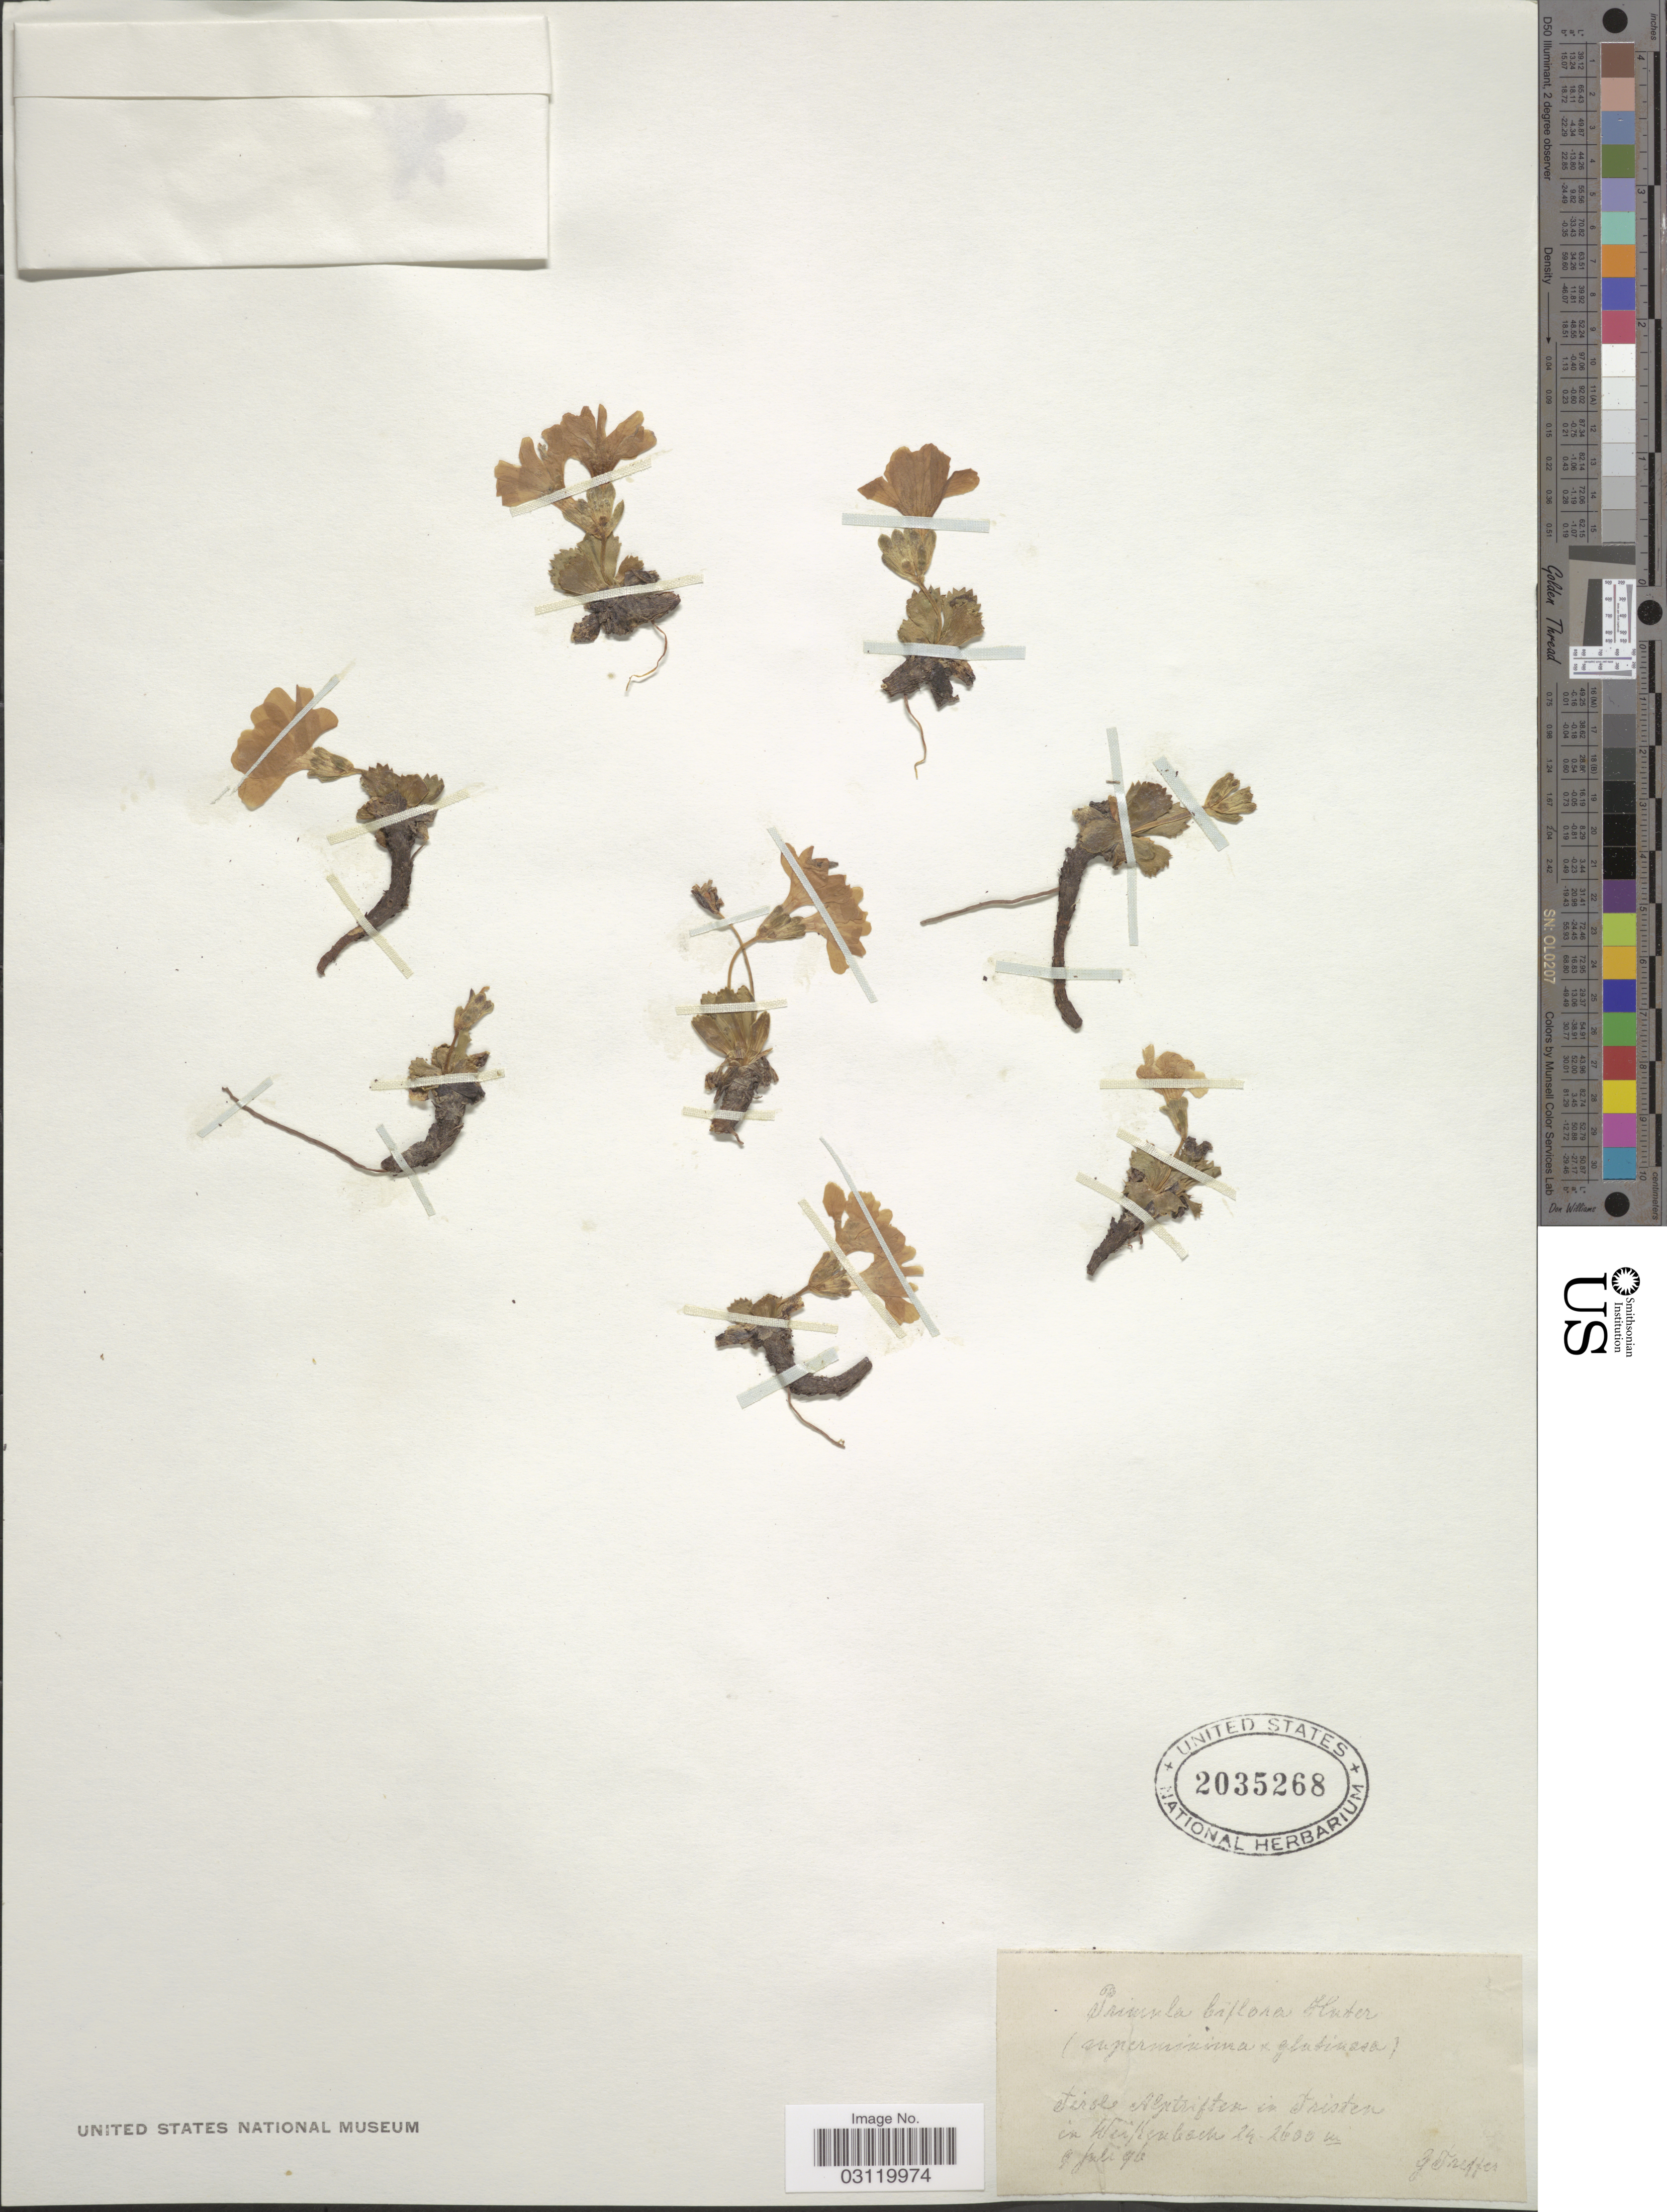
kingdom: Plantae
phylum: Tracheophyta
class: Magnoliopsida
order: Ericales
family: Primulaceae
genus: Primula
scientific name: Primula x biflora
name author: Huter ex A. Kern.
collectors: G. Treffer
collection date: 1896-07-09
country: Italy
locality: Tersle Alptriften in Tristen in Weissenbach.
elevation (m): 2600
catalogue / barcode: US 2035268